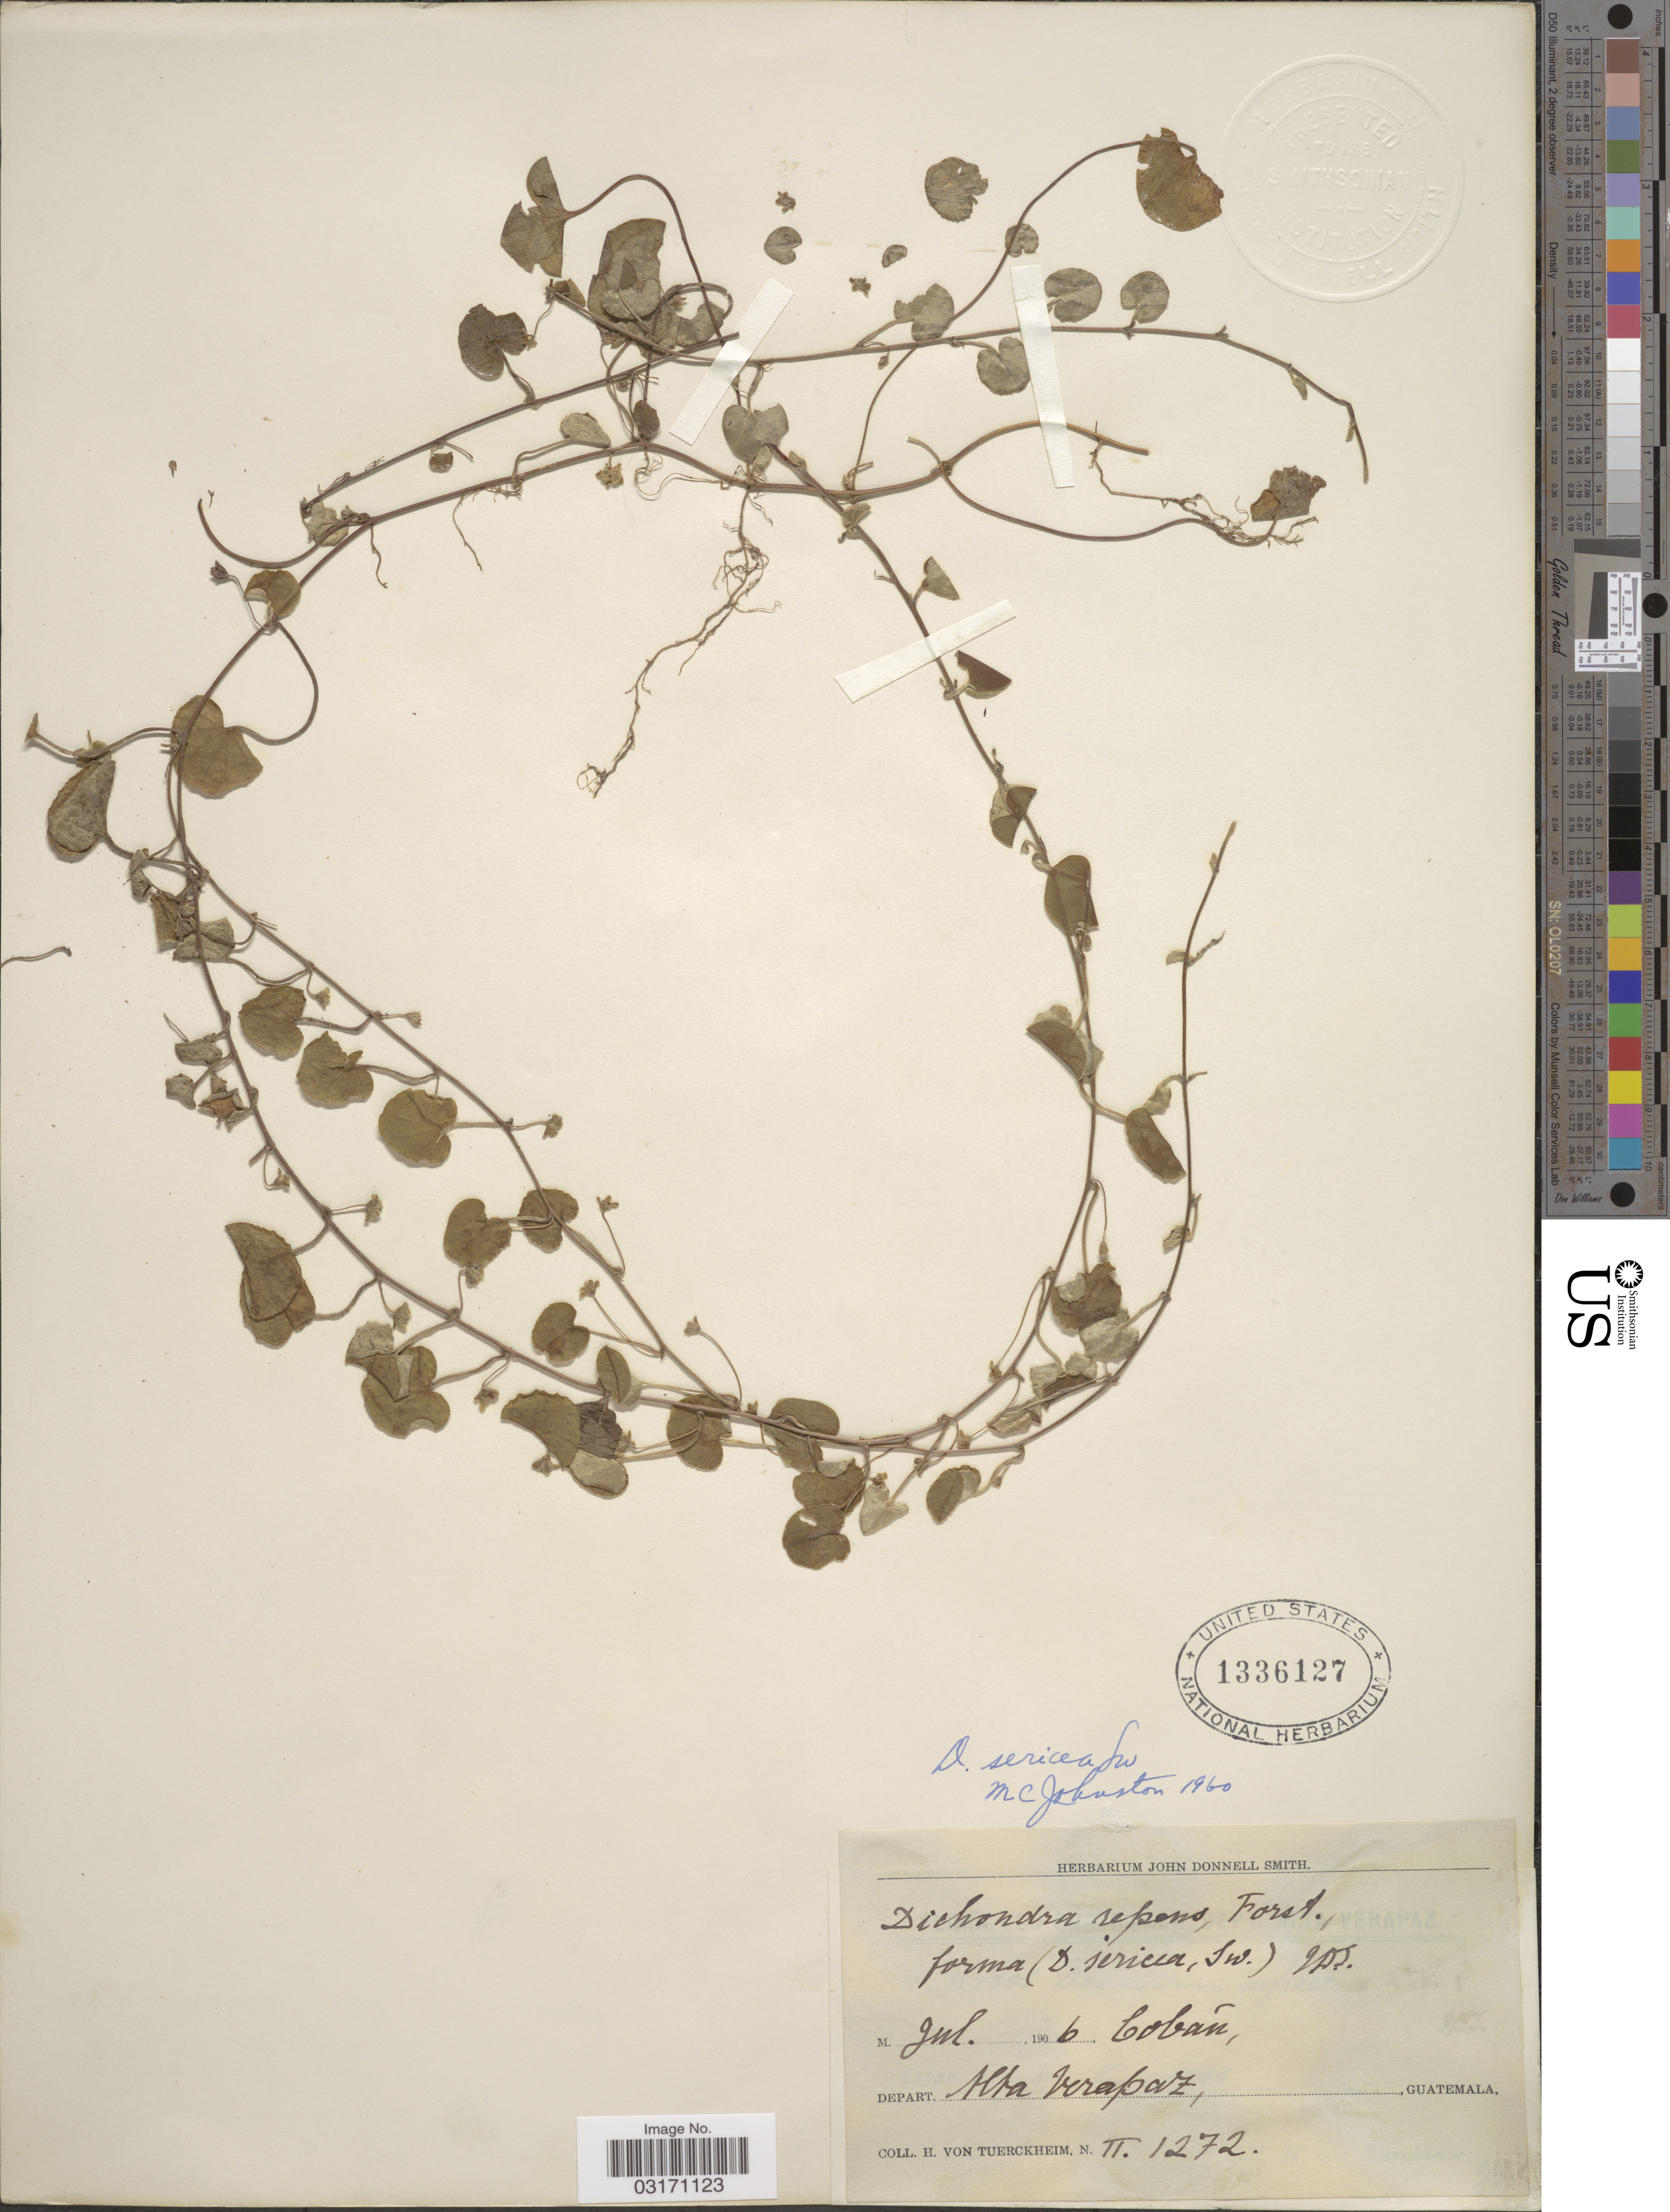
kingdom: Plantae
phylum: Tracheophyta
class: Magnoliopsida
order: Solanales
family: Convolvulaceae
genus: Dichondra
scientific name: Dichondra sericea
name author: Sw.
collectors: H. von Tuerckheim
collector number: II1272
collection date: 1906-07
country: Guatemala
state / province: Alta Verapaz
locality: Cobán. Depart. Alta Verapaz.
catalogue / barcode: US 1336127